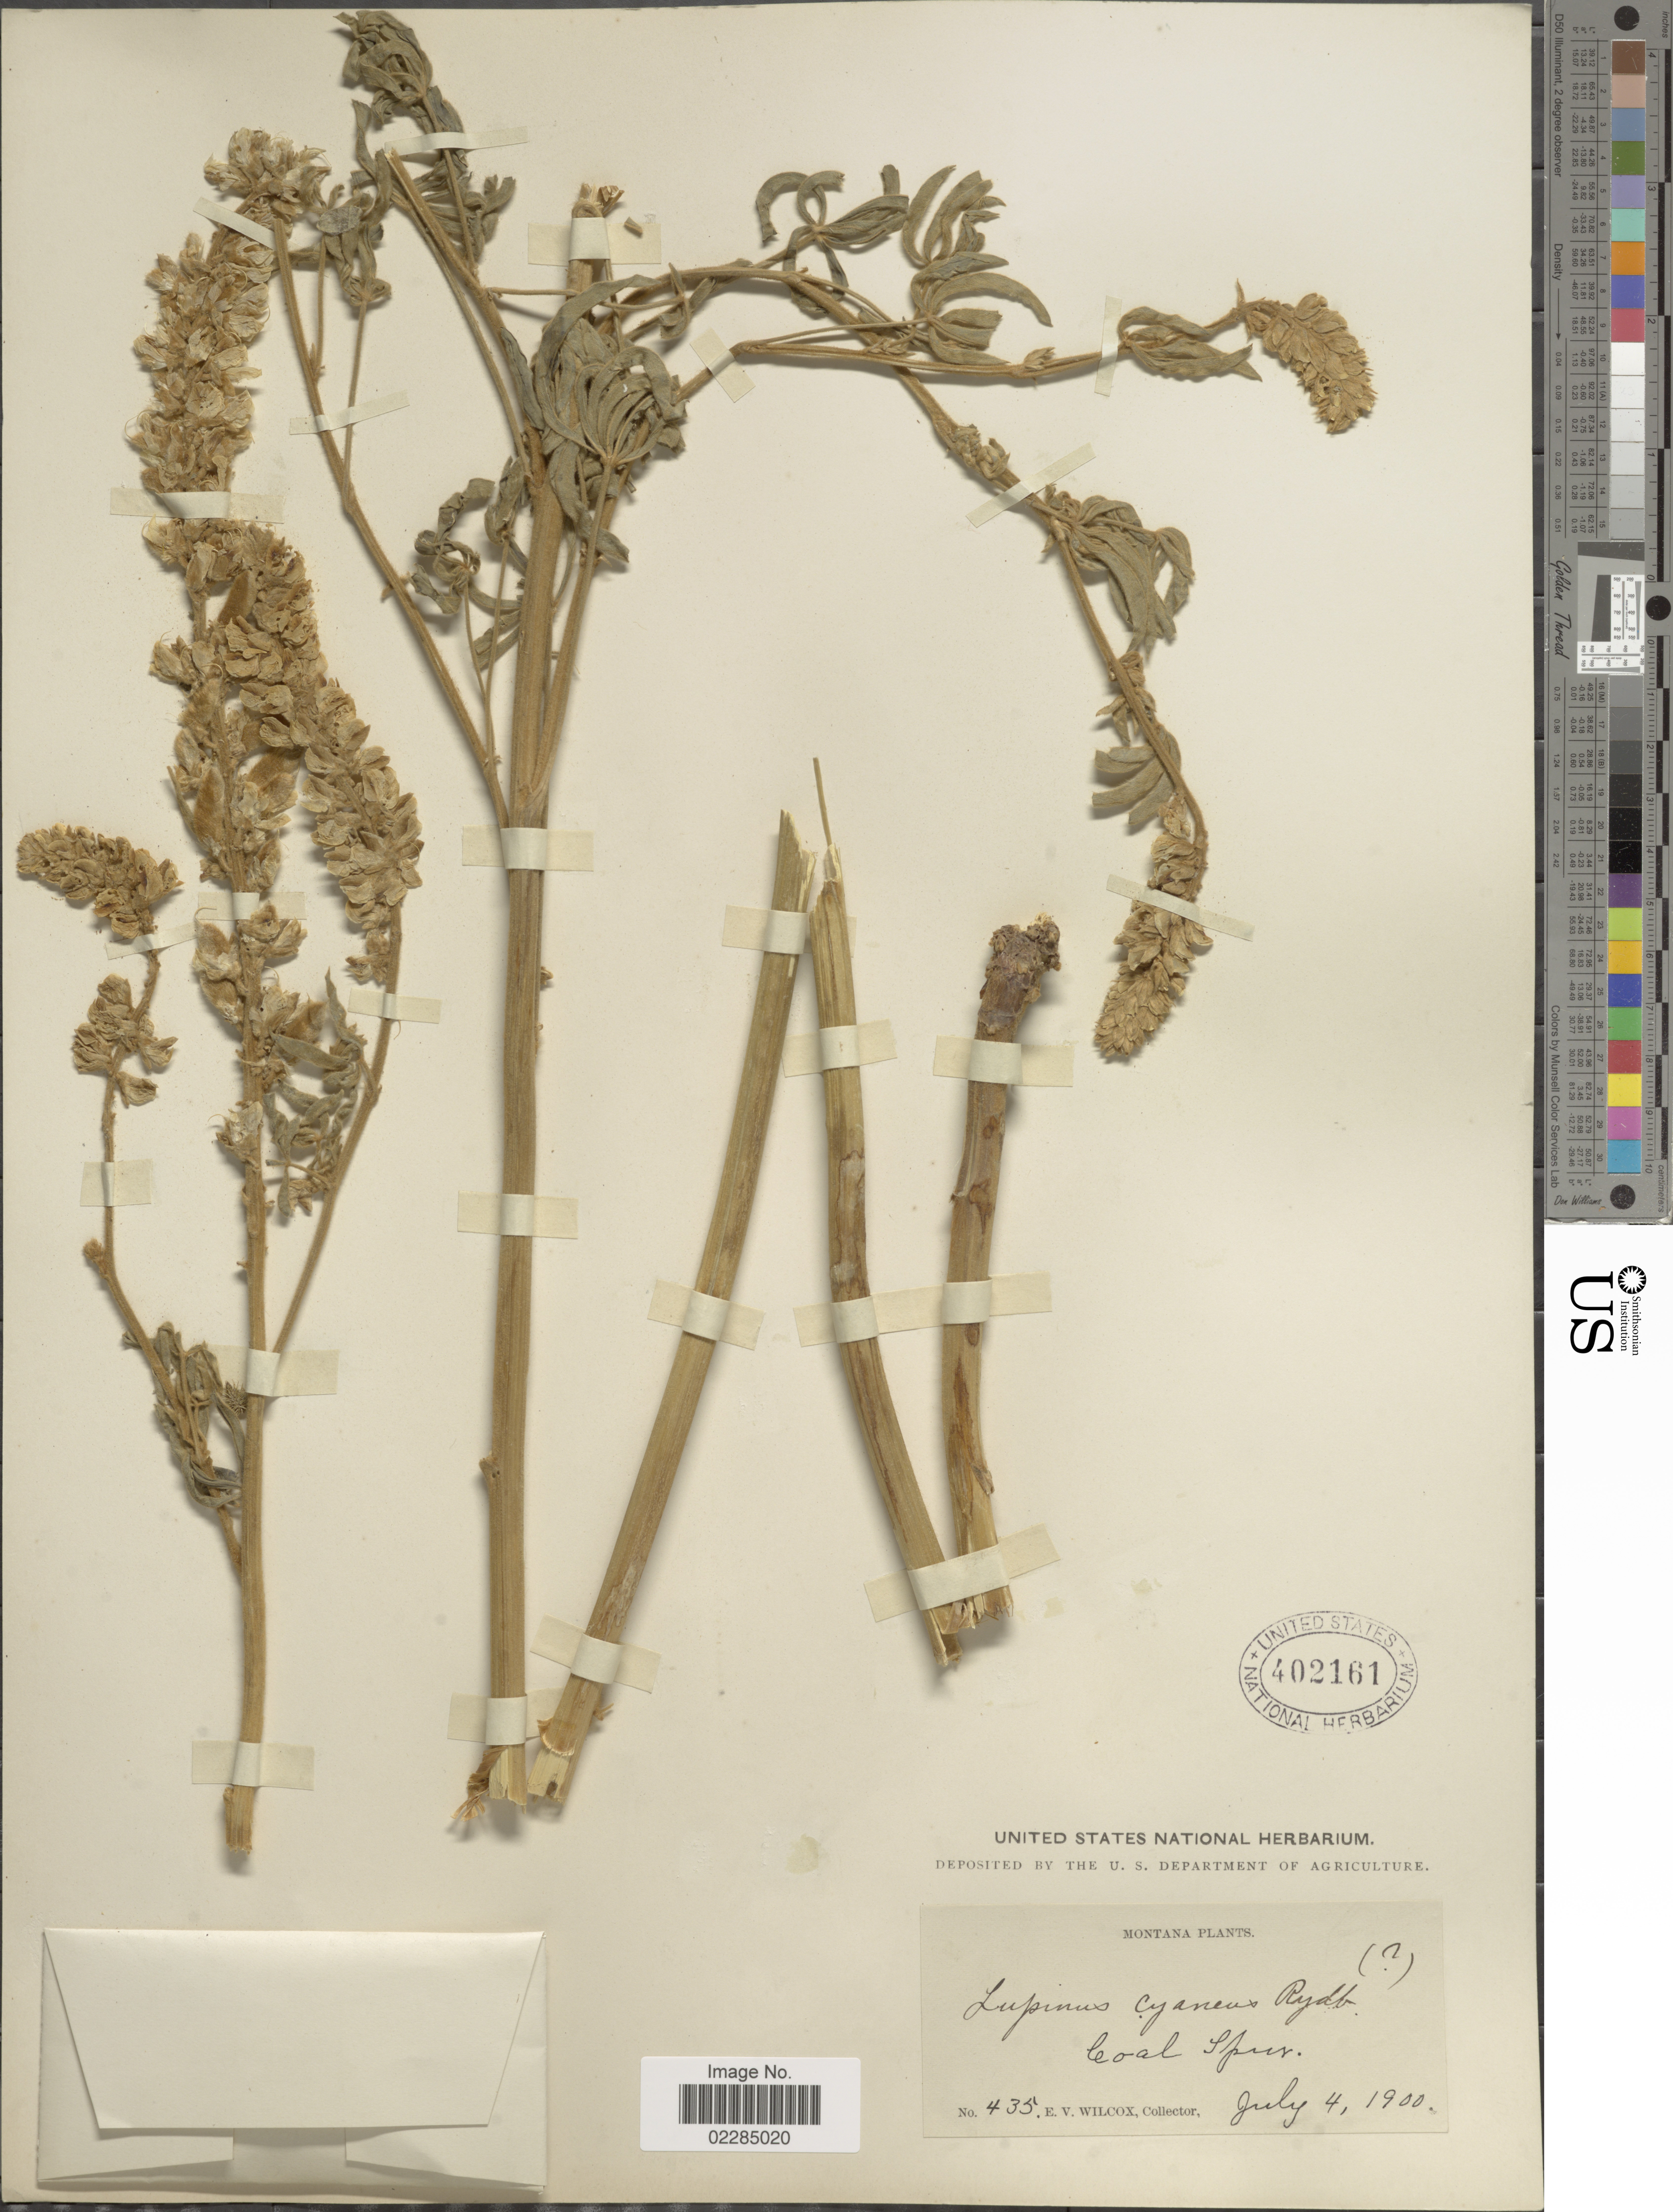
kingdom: Plantae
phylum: Tracheophyta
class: Magnoliopsida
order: Fabales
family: Fabaceae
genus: Lupinus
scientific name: Lupinus cyaneus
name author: Rydb.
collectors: E. V. Wilcox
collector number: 435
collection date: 1900-07-04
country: United States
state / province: Montana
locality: Coal Spur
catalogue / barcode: US 402161